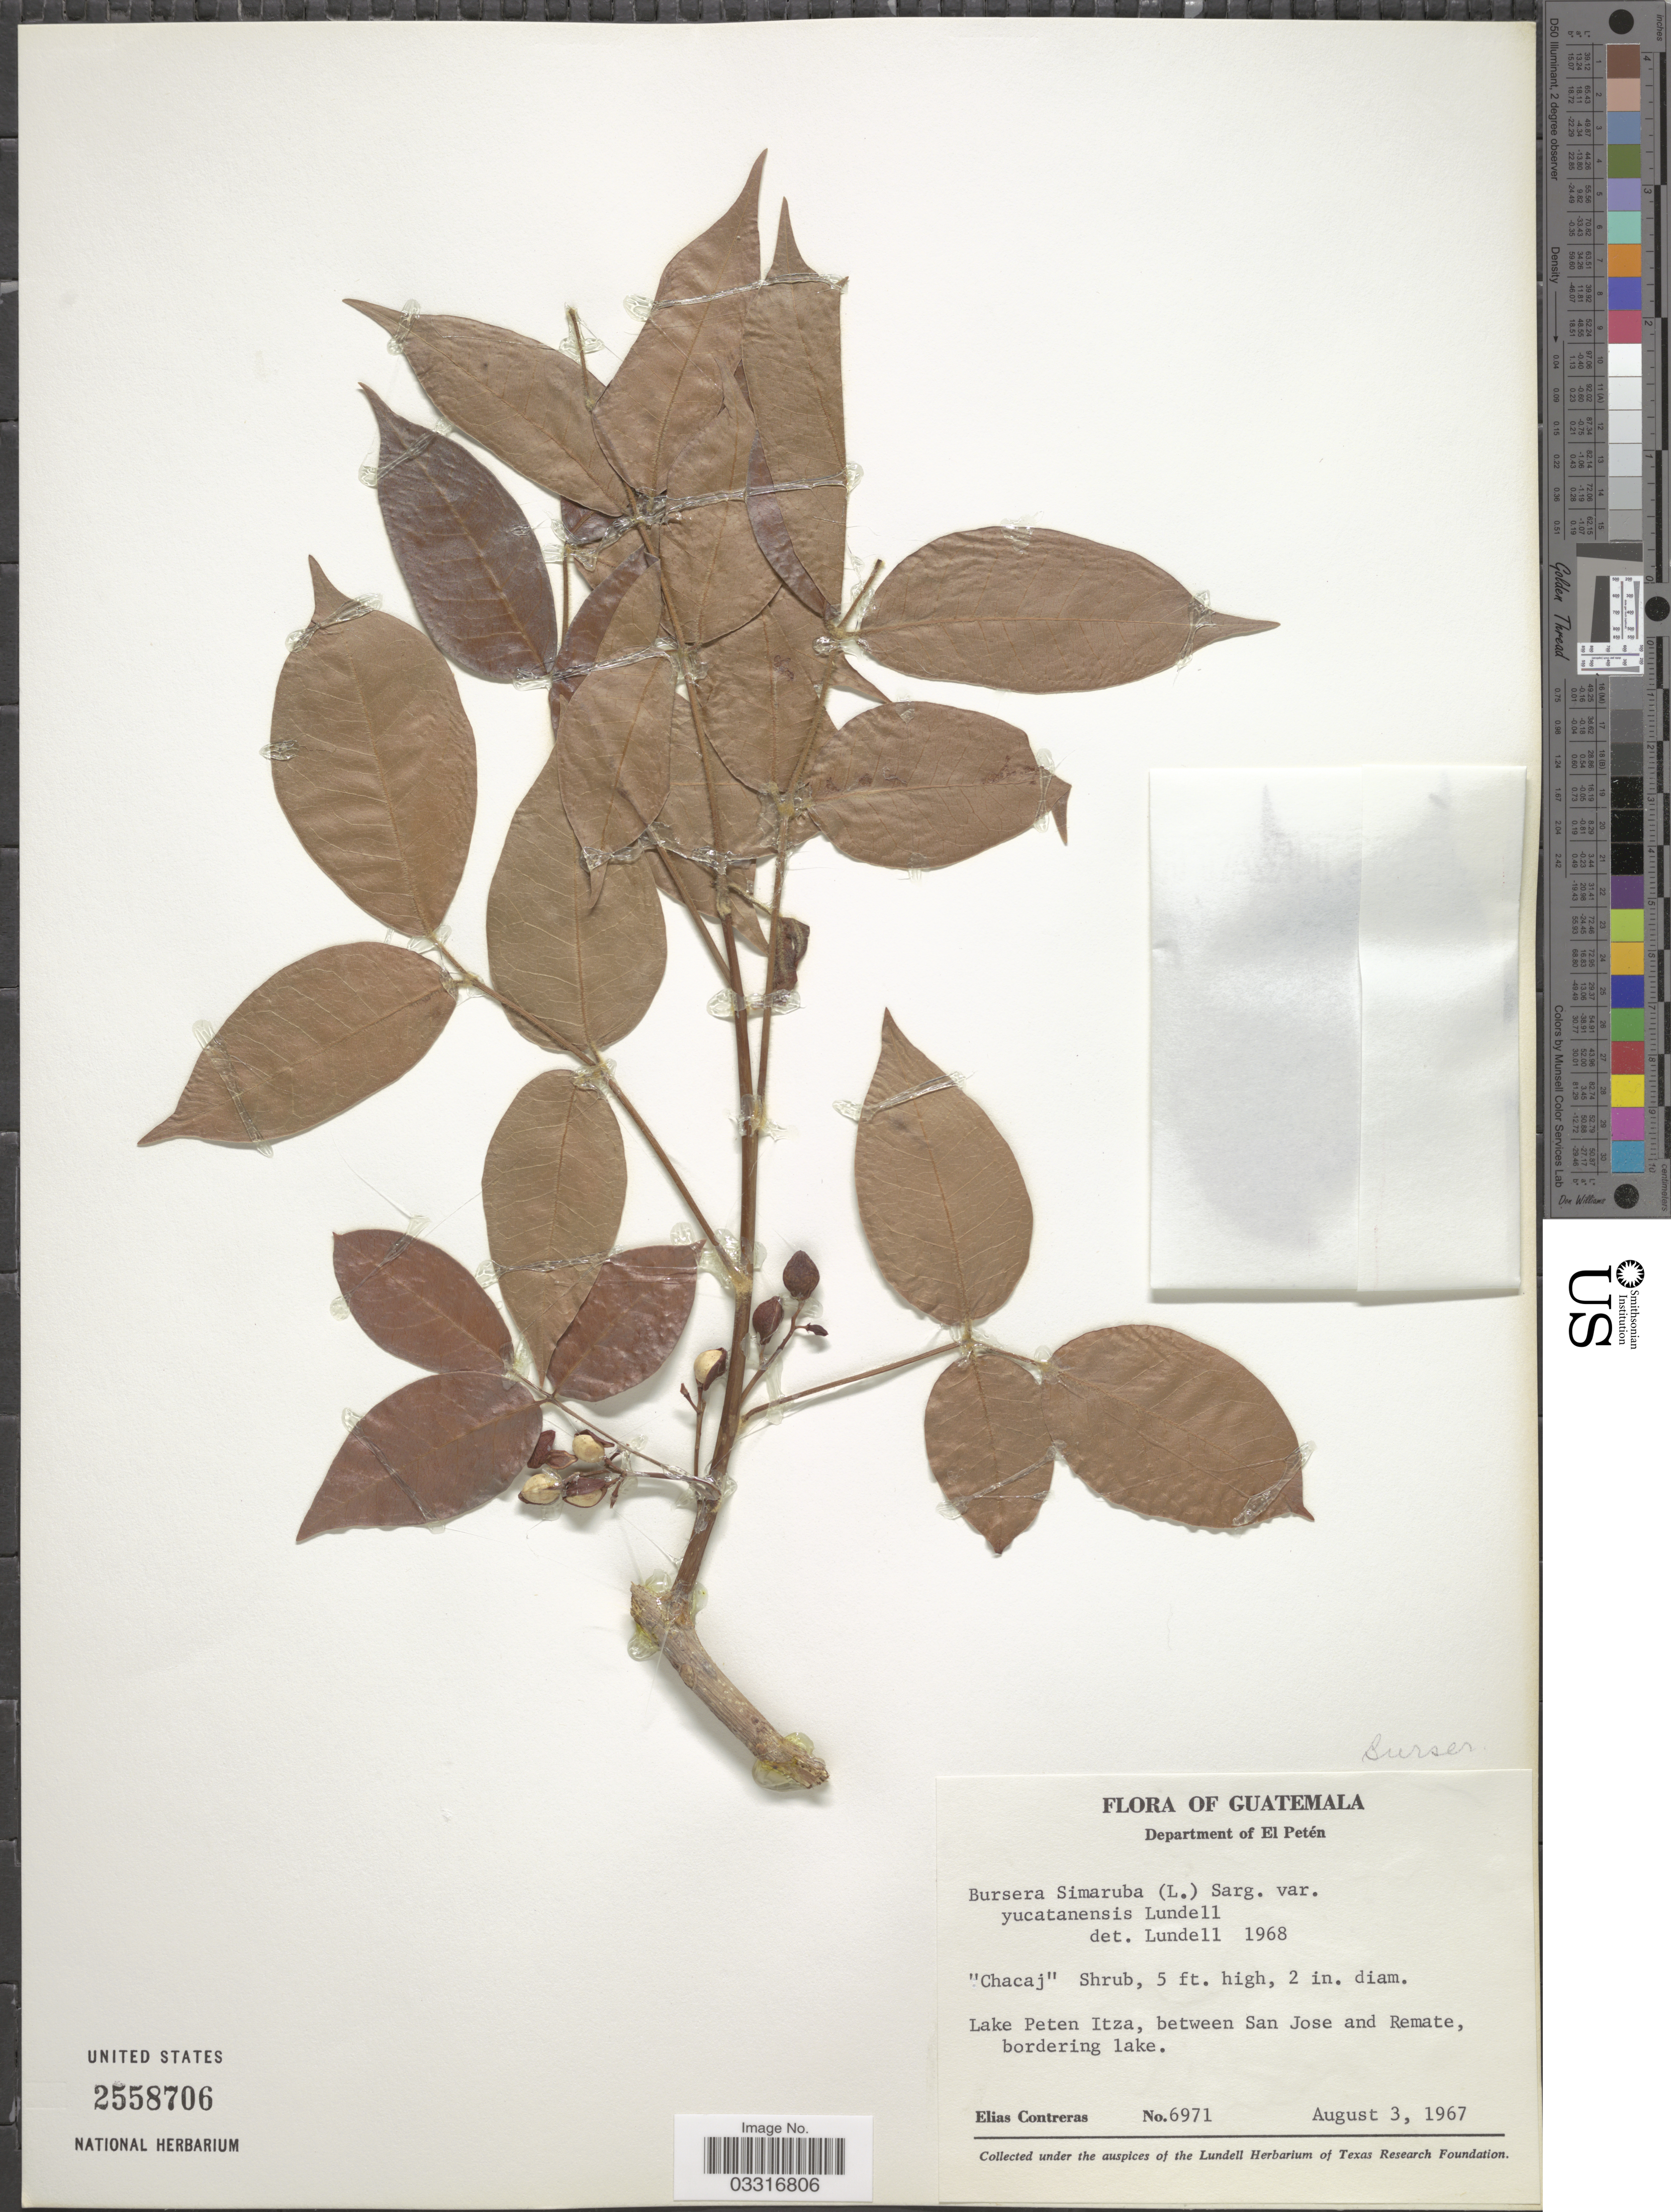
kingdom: Plantae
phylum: Tracheophyta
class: Magnoliopsida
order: Sapindales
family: Burseraceae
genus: Bursera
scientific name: Bursera simaruba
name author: (L.) Sarg.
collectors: E. Contreras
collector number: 6971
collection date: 1967-08-03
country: Guatemala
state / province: El Petén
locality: Department of El Petén, Lake Peten Itza, between San Jose and Remate, bordering lake.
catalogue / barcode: US 2558706